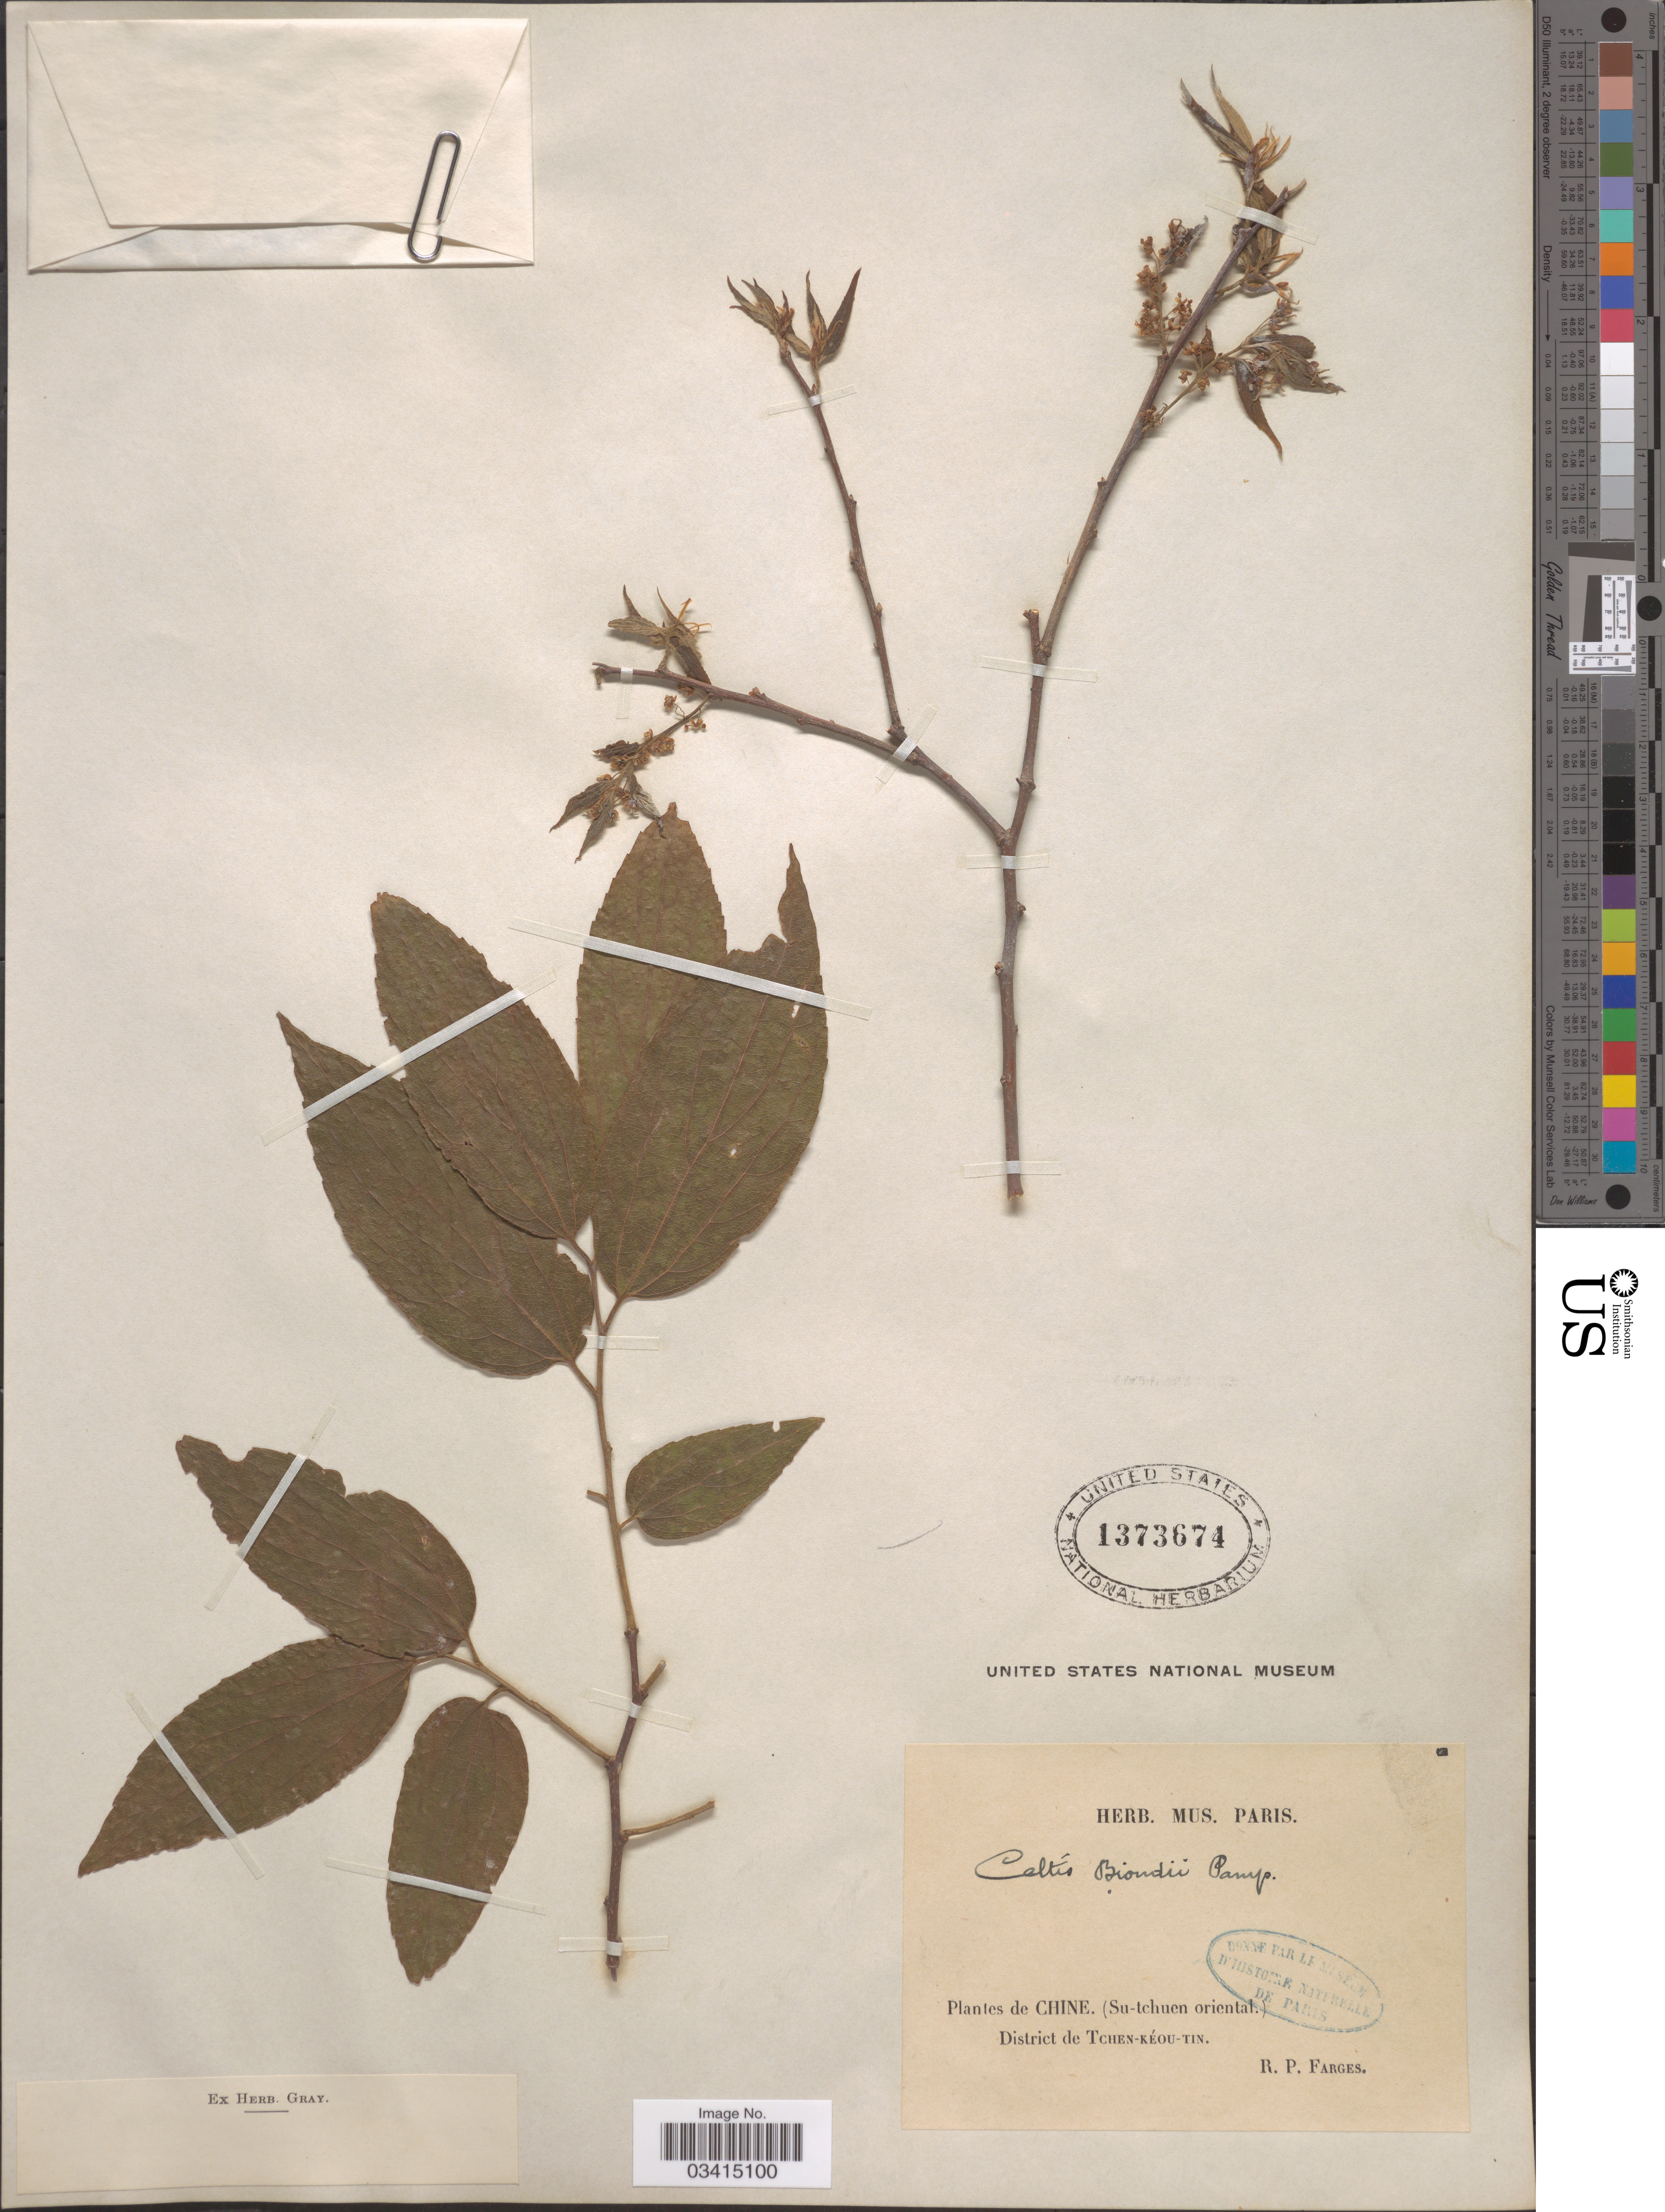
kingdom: Plantae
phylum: Tracheophyta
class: Magnoliopsida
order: Rosales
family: Cannabaceae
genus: Celtis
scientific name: Celtis biondii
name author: Pamp.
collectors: R. Farges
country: China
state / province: Sichuan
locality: (Su-tchuen oriental.), District de Tchen-Kéou-Tin.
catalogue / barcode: US 1373674